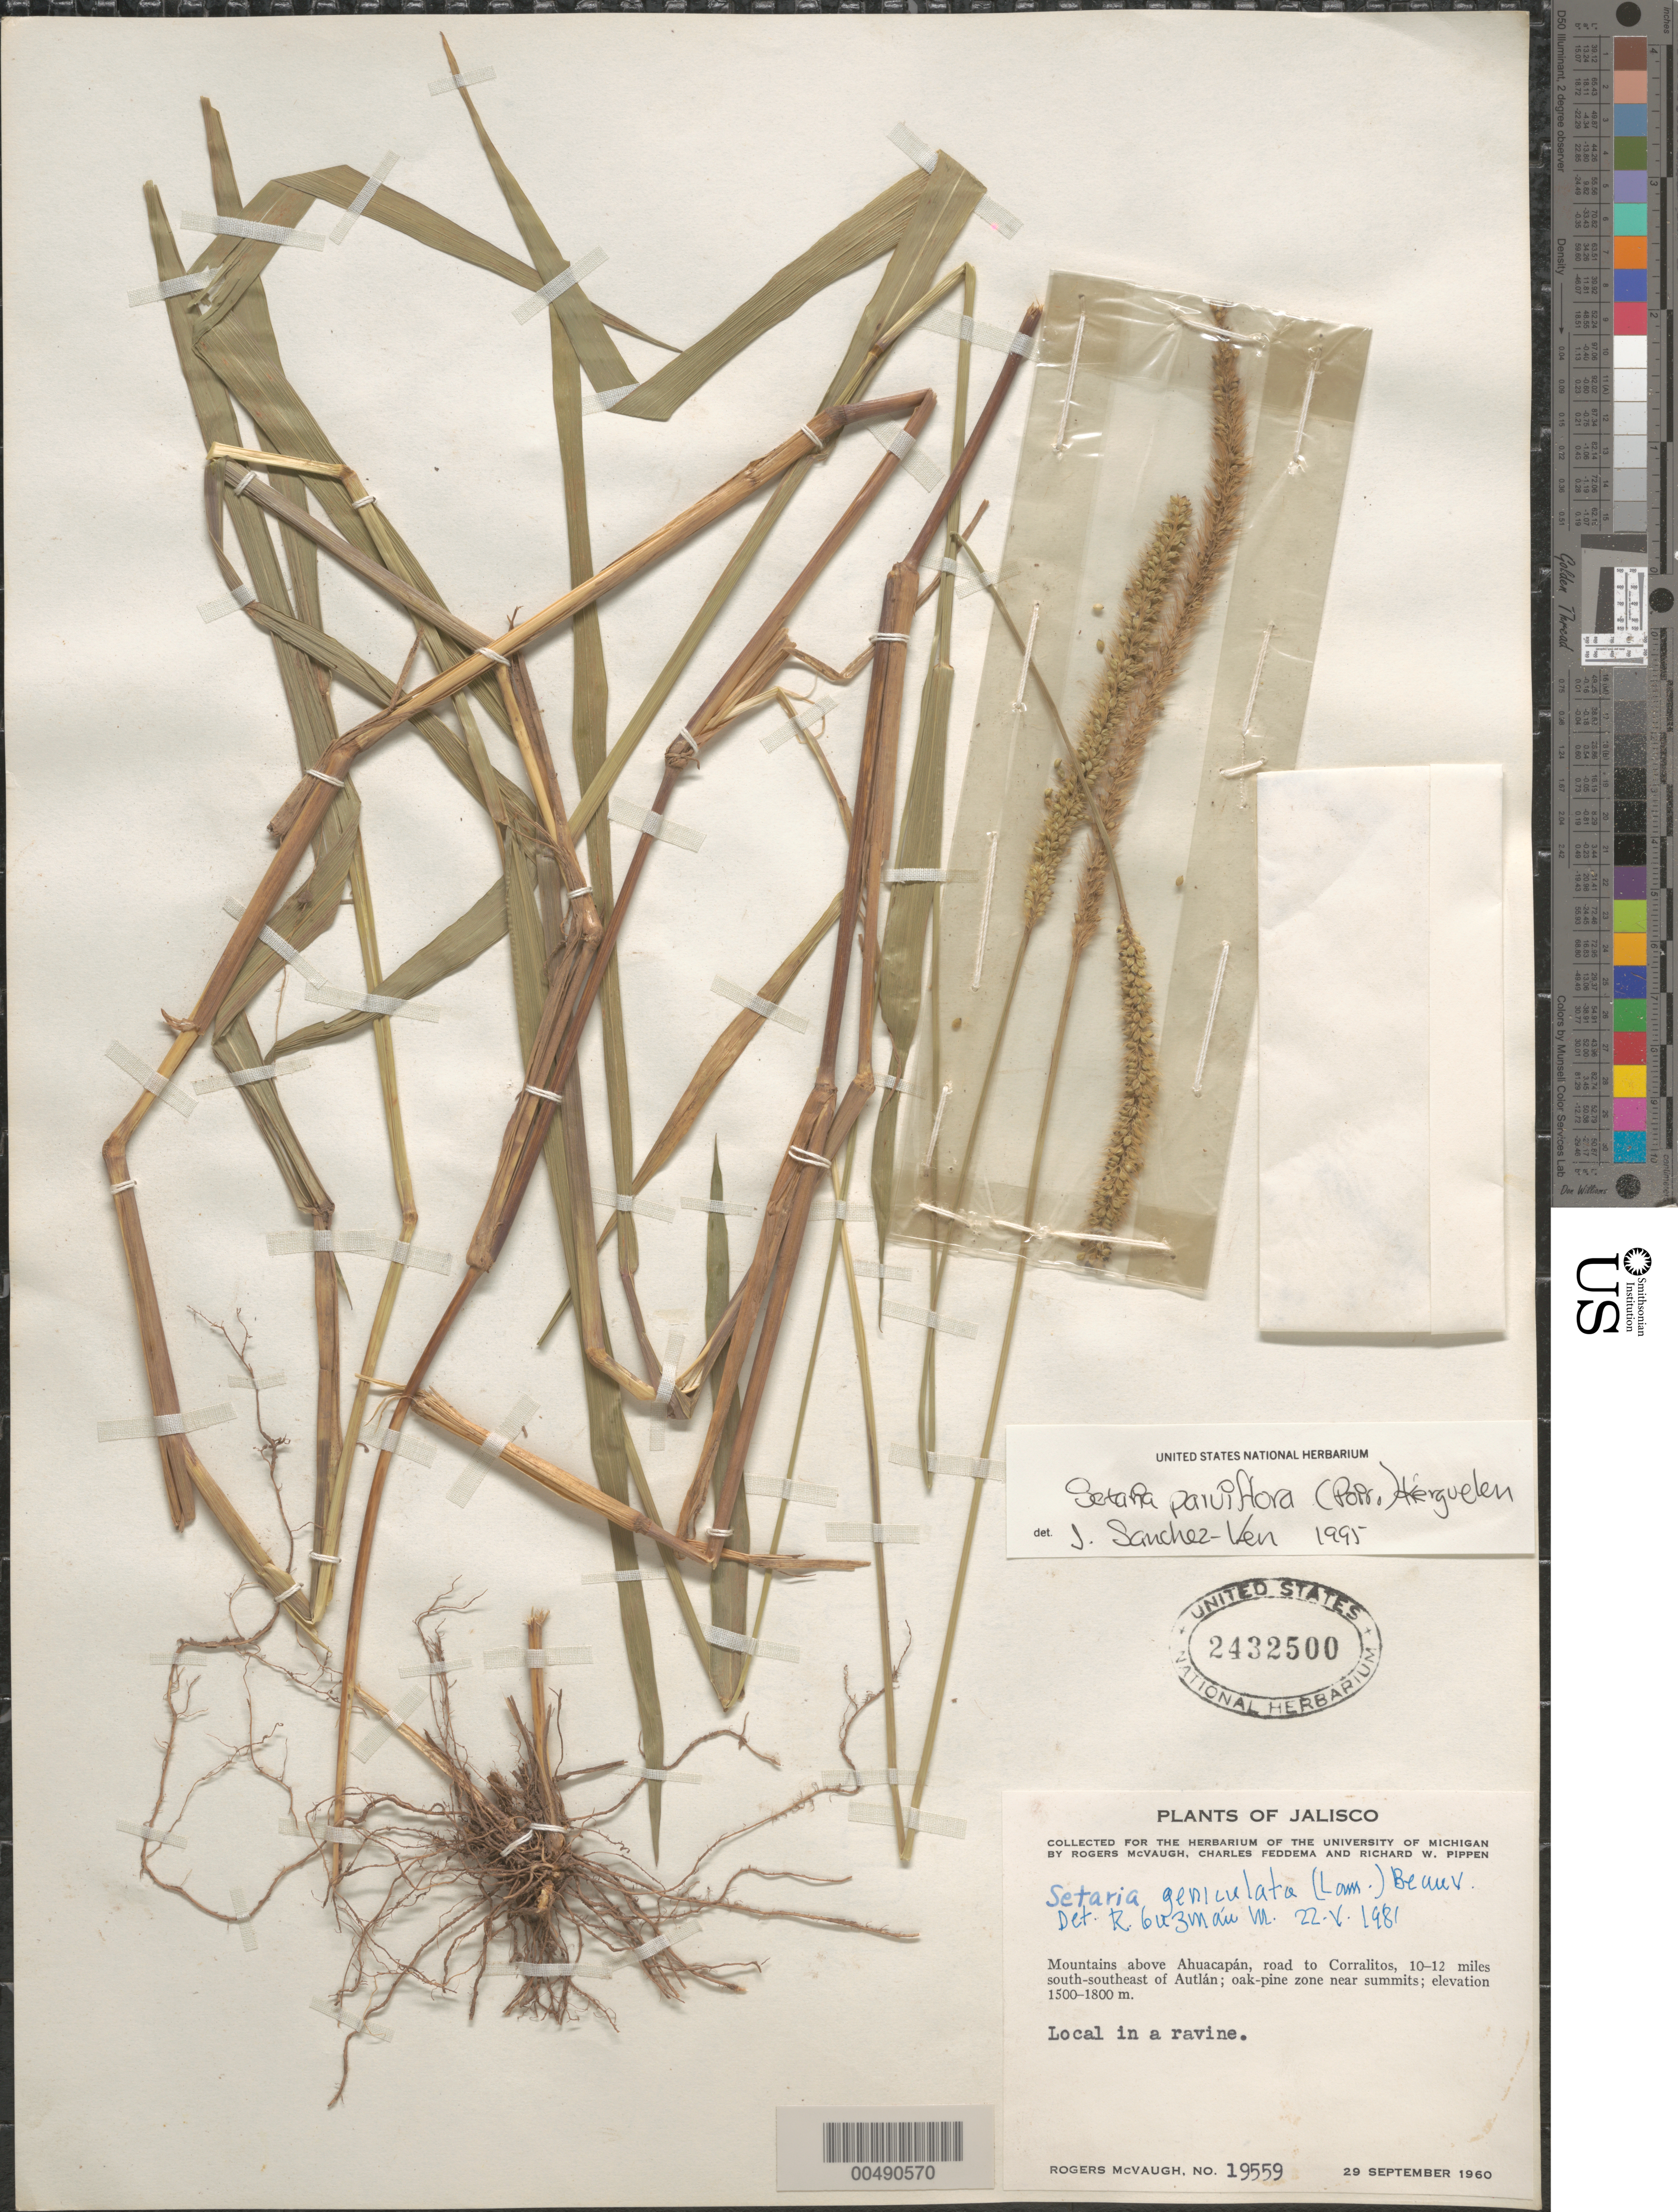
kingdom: Plantae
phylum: Tracheophyta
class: Liliopsida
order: Poales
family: Poaceae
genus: Setaria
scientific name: Setaria parviflora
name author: (Poir.) Kerguélen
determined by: Sánchez-Ken, J. G.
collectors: R. McVaugh, C. Feddema & R. W. Pippen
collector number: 19559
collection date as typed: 29 Sep 1960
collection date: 1960-09-29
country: Mexico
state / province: Jalisco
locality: Mts above Ahuacapán, rd to Corralitos, 10-12 mi SSE of Autlán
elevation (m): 1500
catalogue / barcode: US 2432500